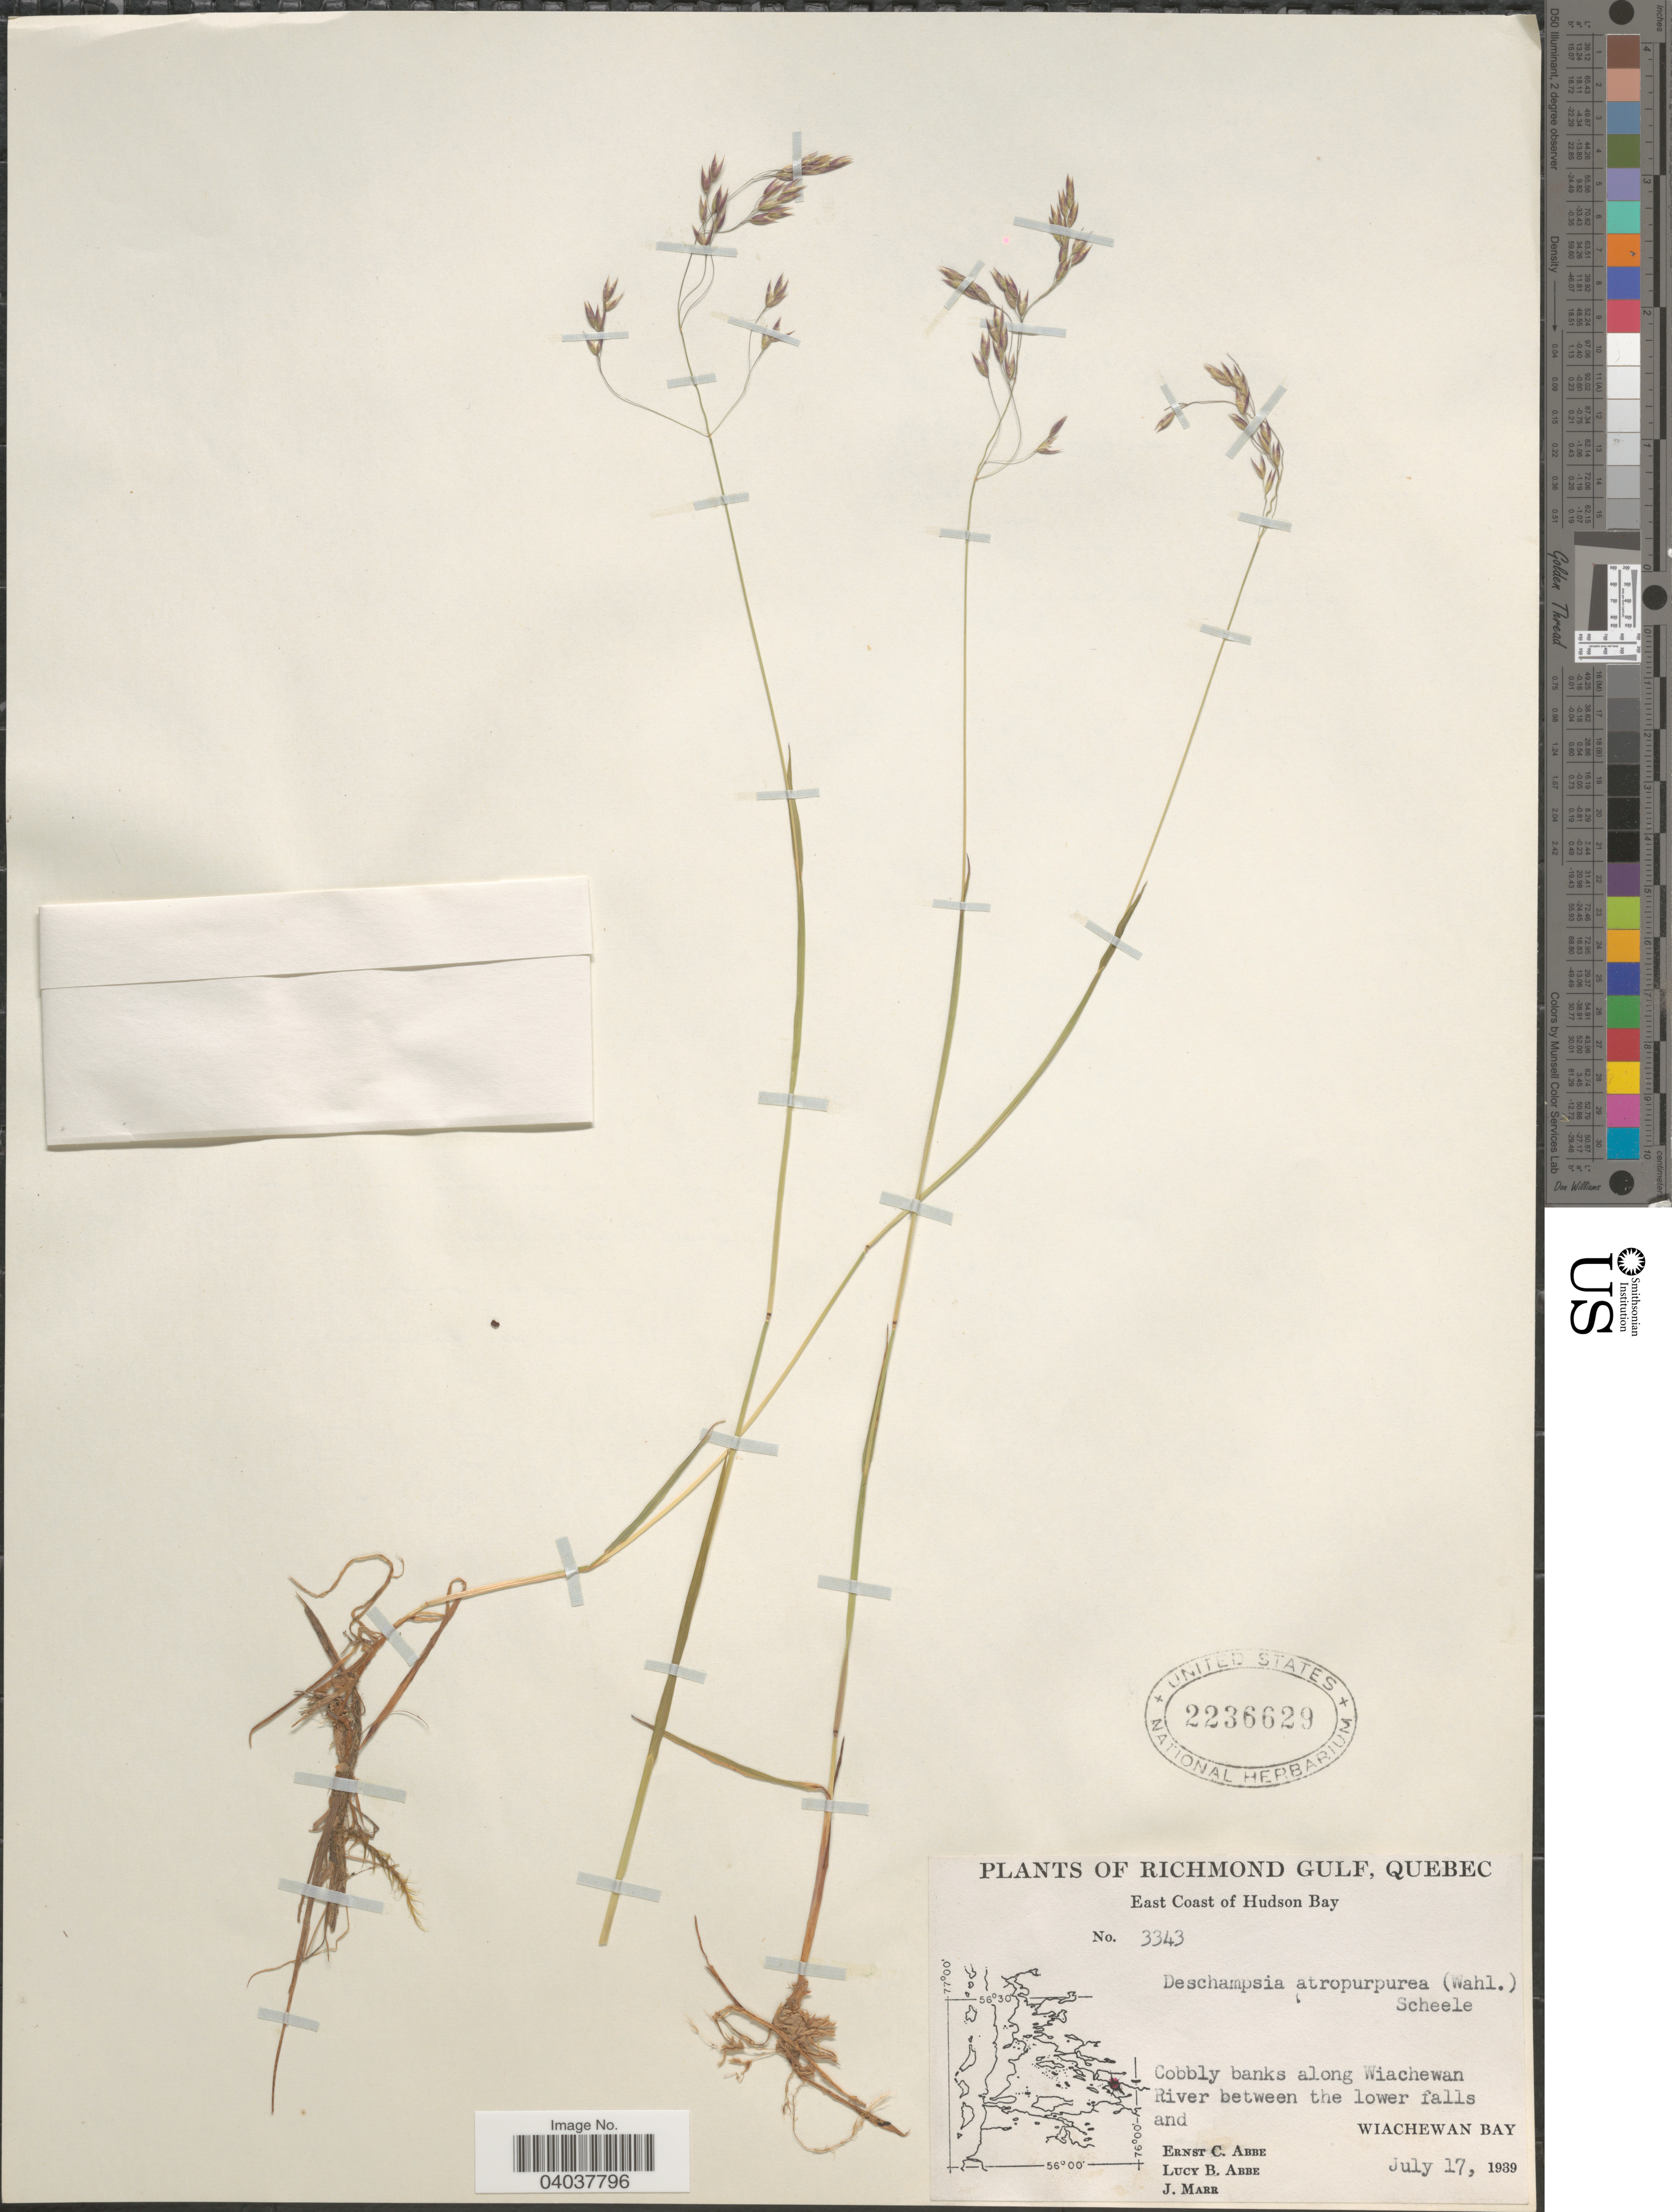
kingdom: Plantae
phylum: Tracheophyta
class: Liliopsida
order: Poales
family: Poaceae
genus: Vahlodea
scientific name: Vahlodea atropurpurea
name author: (Wahlenb.) Fr. ex Hartm.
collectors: E. C. Abbe, L. B. Abbe & J. Marr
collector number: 3343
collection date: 1939-07-17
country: Canada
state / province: Quebec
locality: Richmond Gulf. East Coast of Hudson Bay. Along Wiachewan River between the lower falls and Wiachewan Bay.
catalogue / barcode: US 2236629